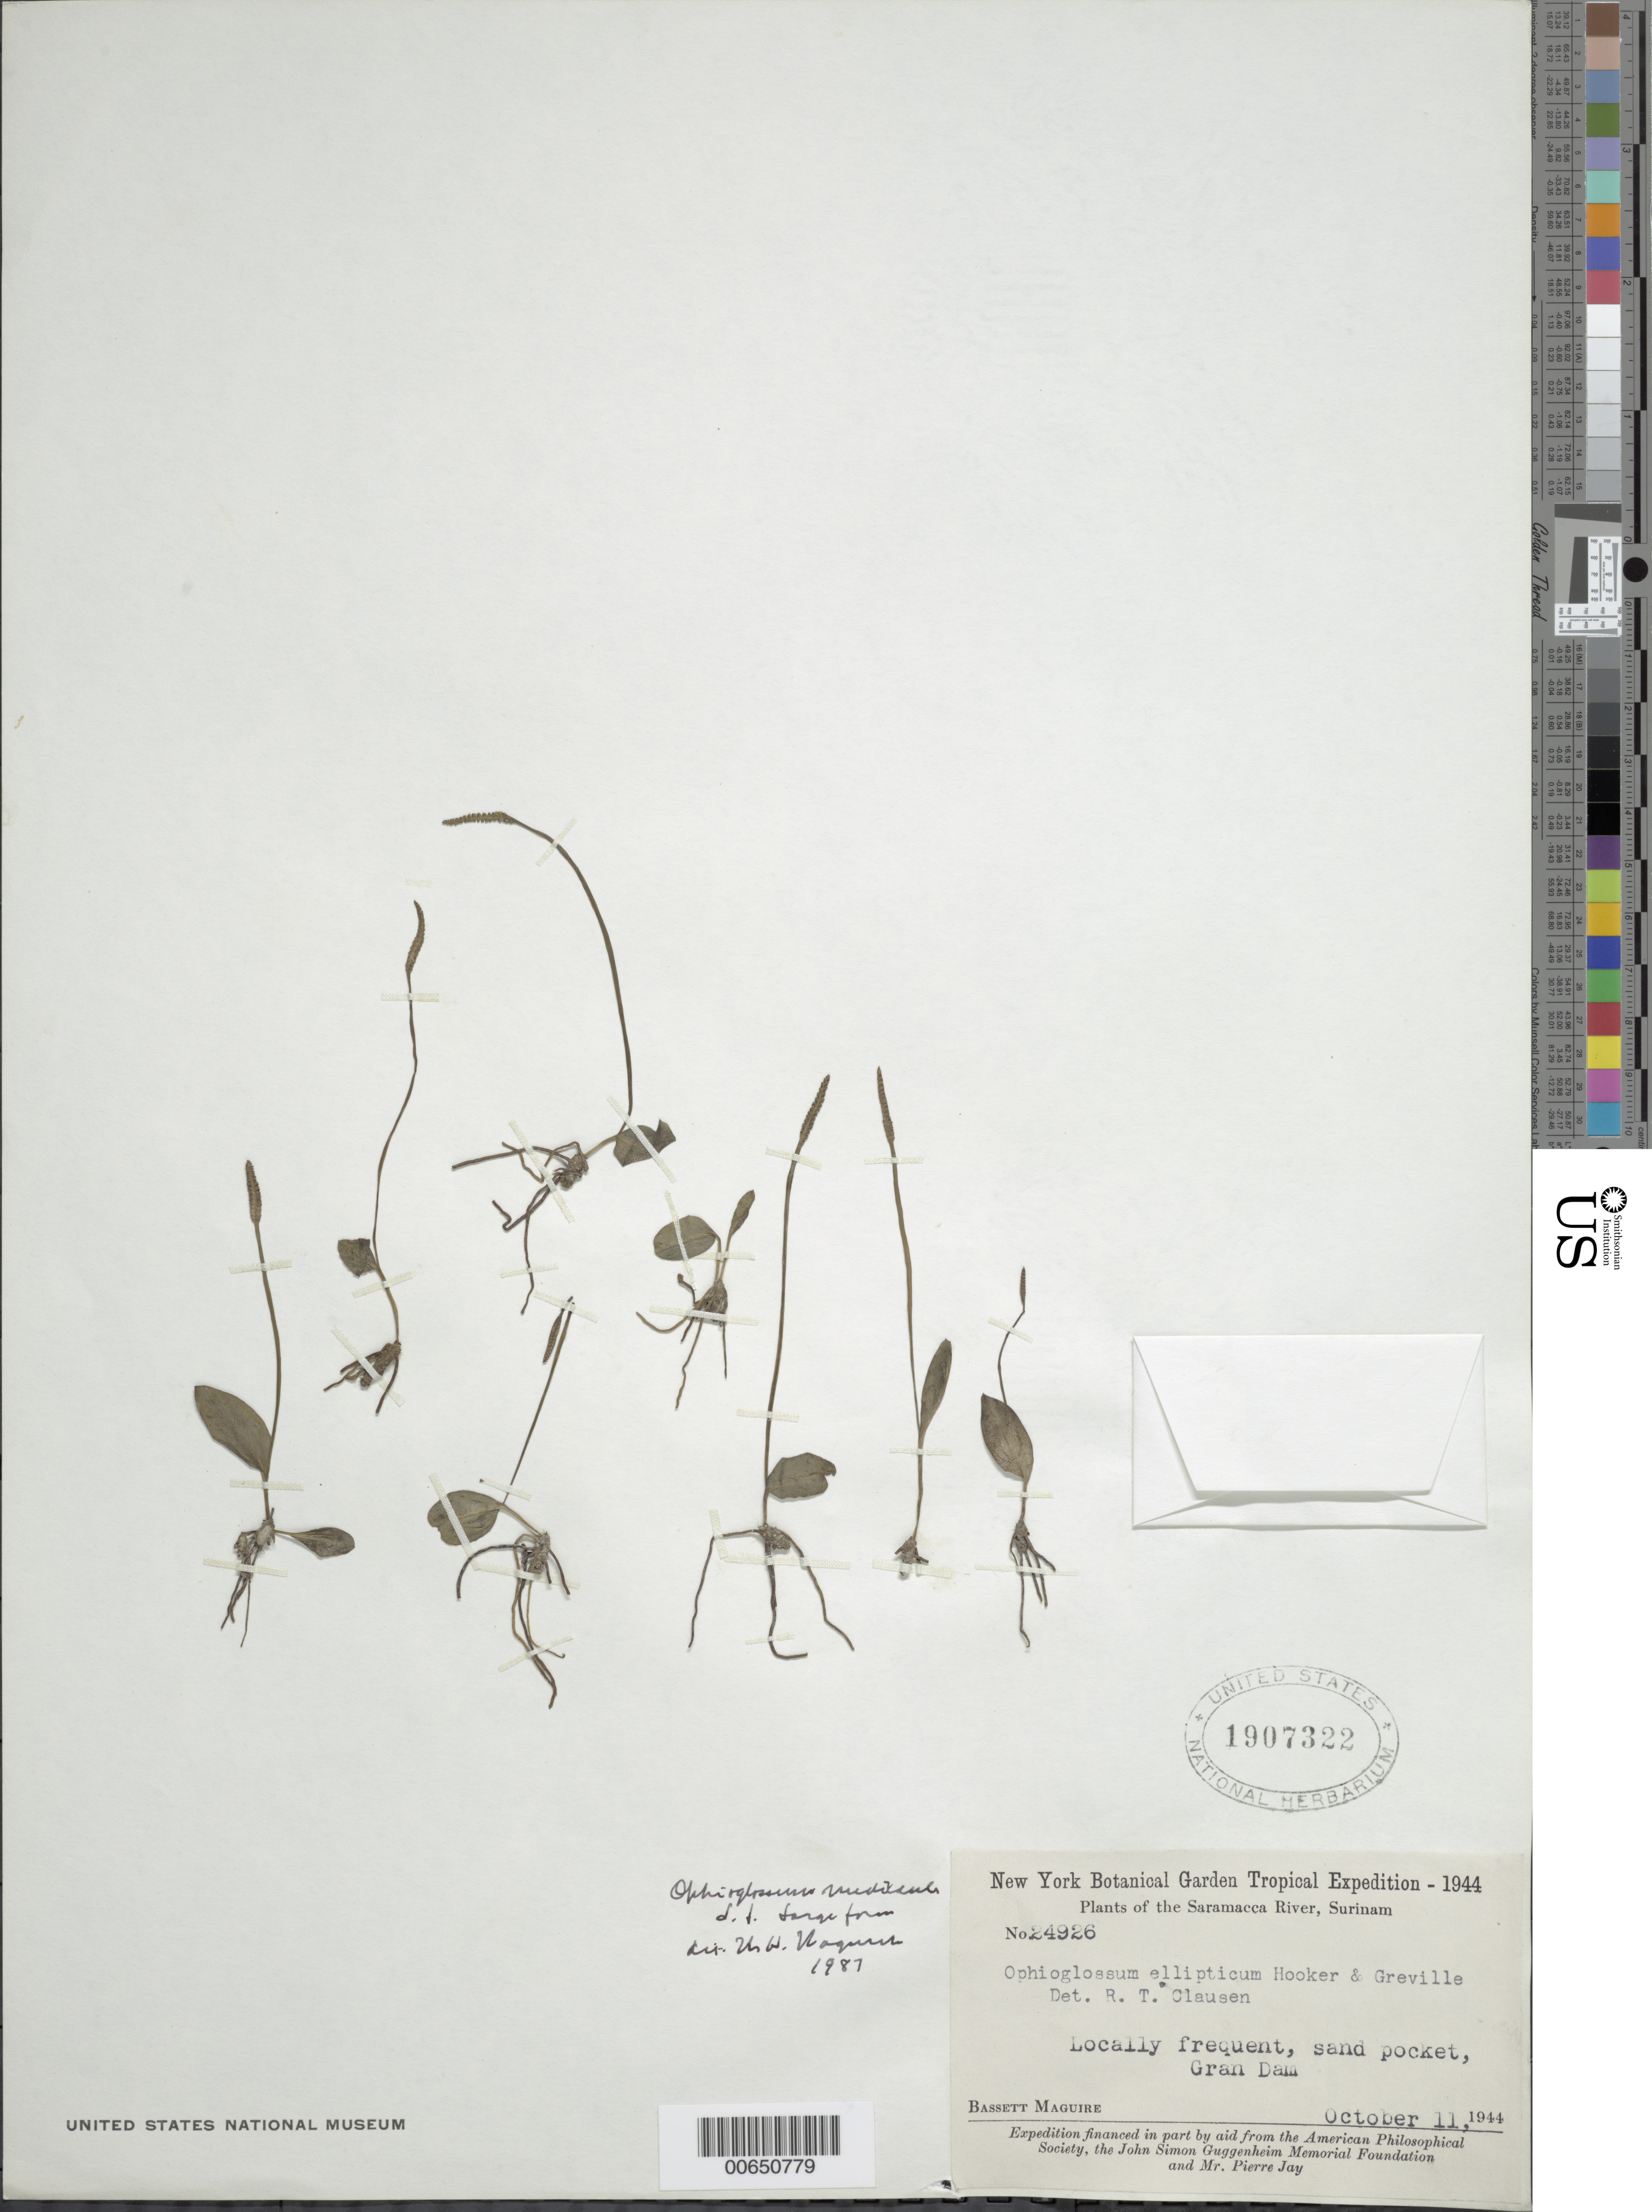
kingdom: Plantae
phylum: Tracheophyta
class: Polypodiopsida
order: Ophioglossales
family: Ophioglossaceae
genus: Ophioglossum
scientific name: Ophioglossum nudicaule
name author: L. f.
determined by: Wagner, W. H.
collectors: B. Maguire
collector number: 24926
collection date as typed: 11-Oct-44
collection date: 1944-10-11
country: Suriname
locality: Saramacca River Headwaters, Gran Dam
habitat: Sand pocket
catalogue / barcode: US 1907322